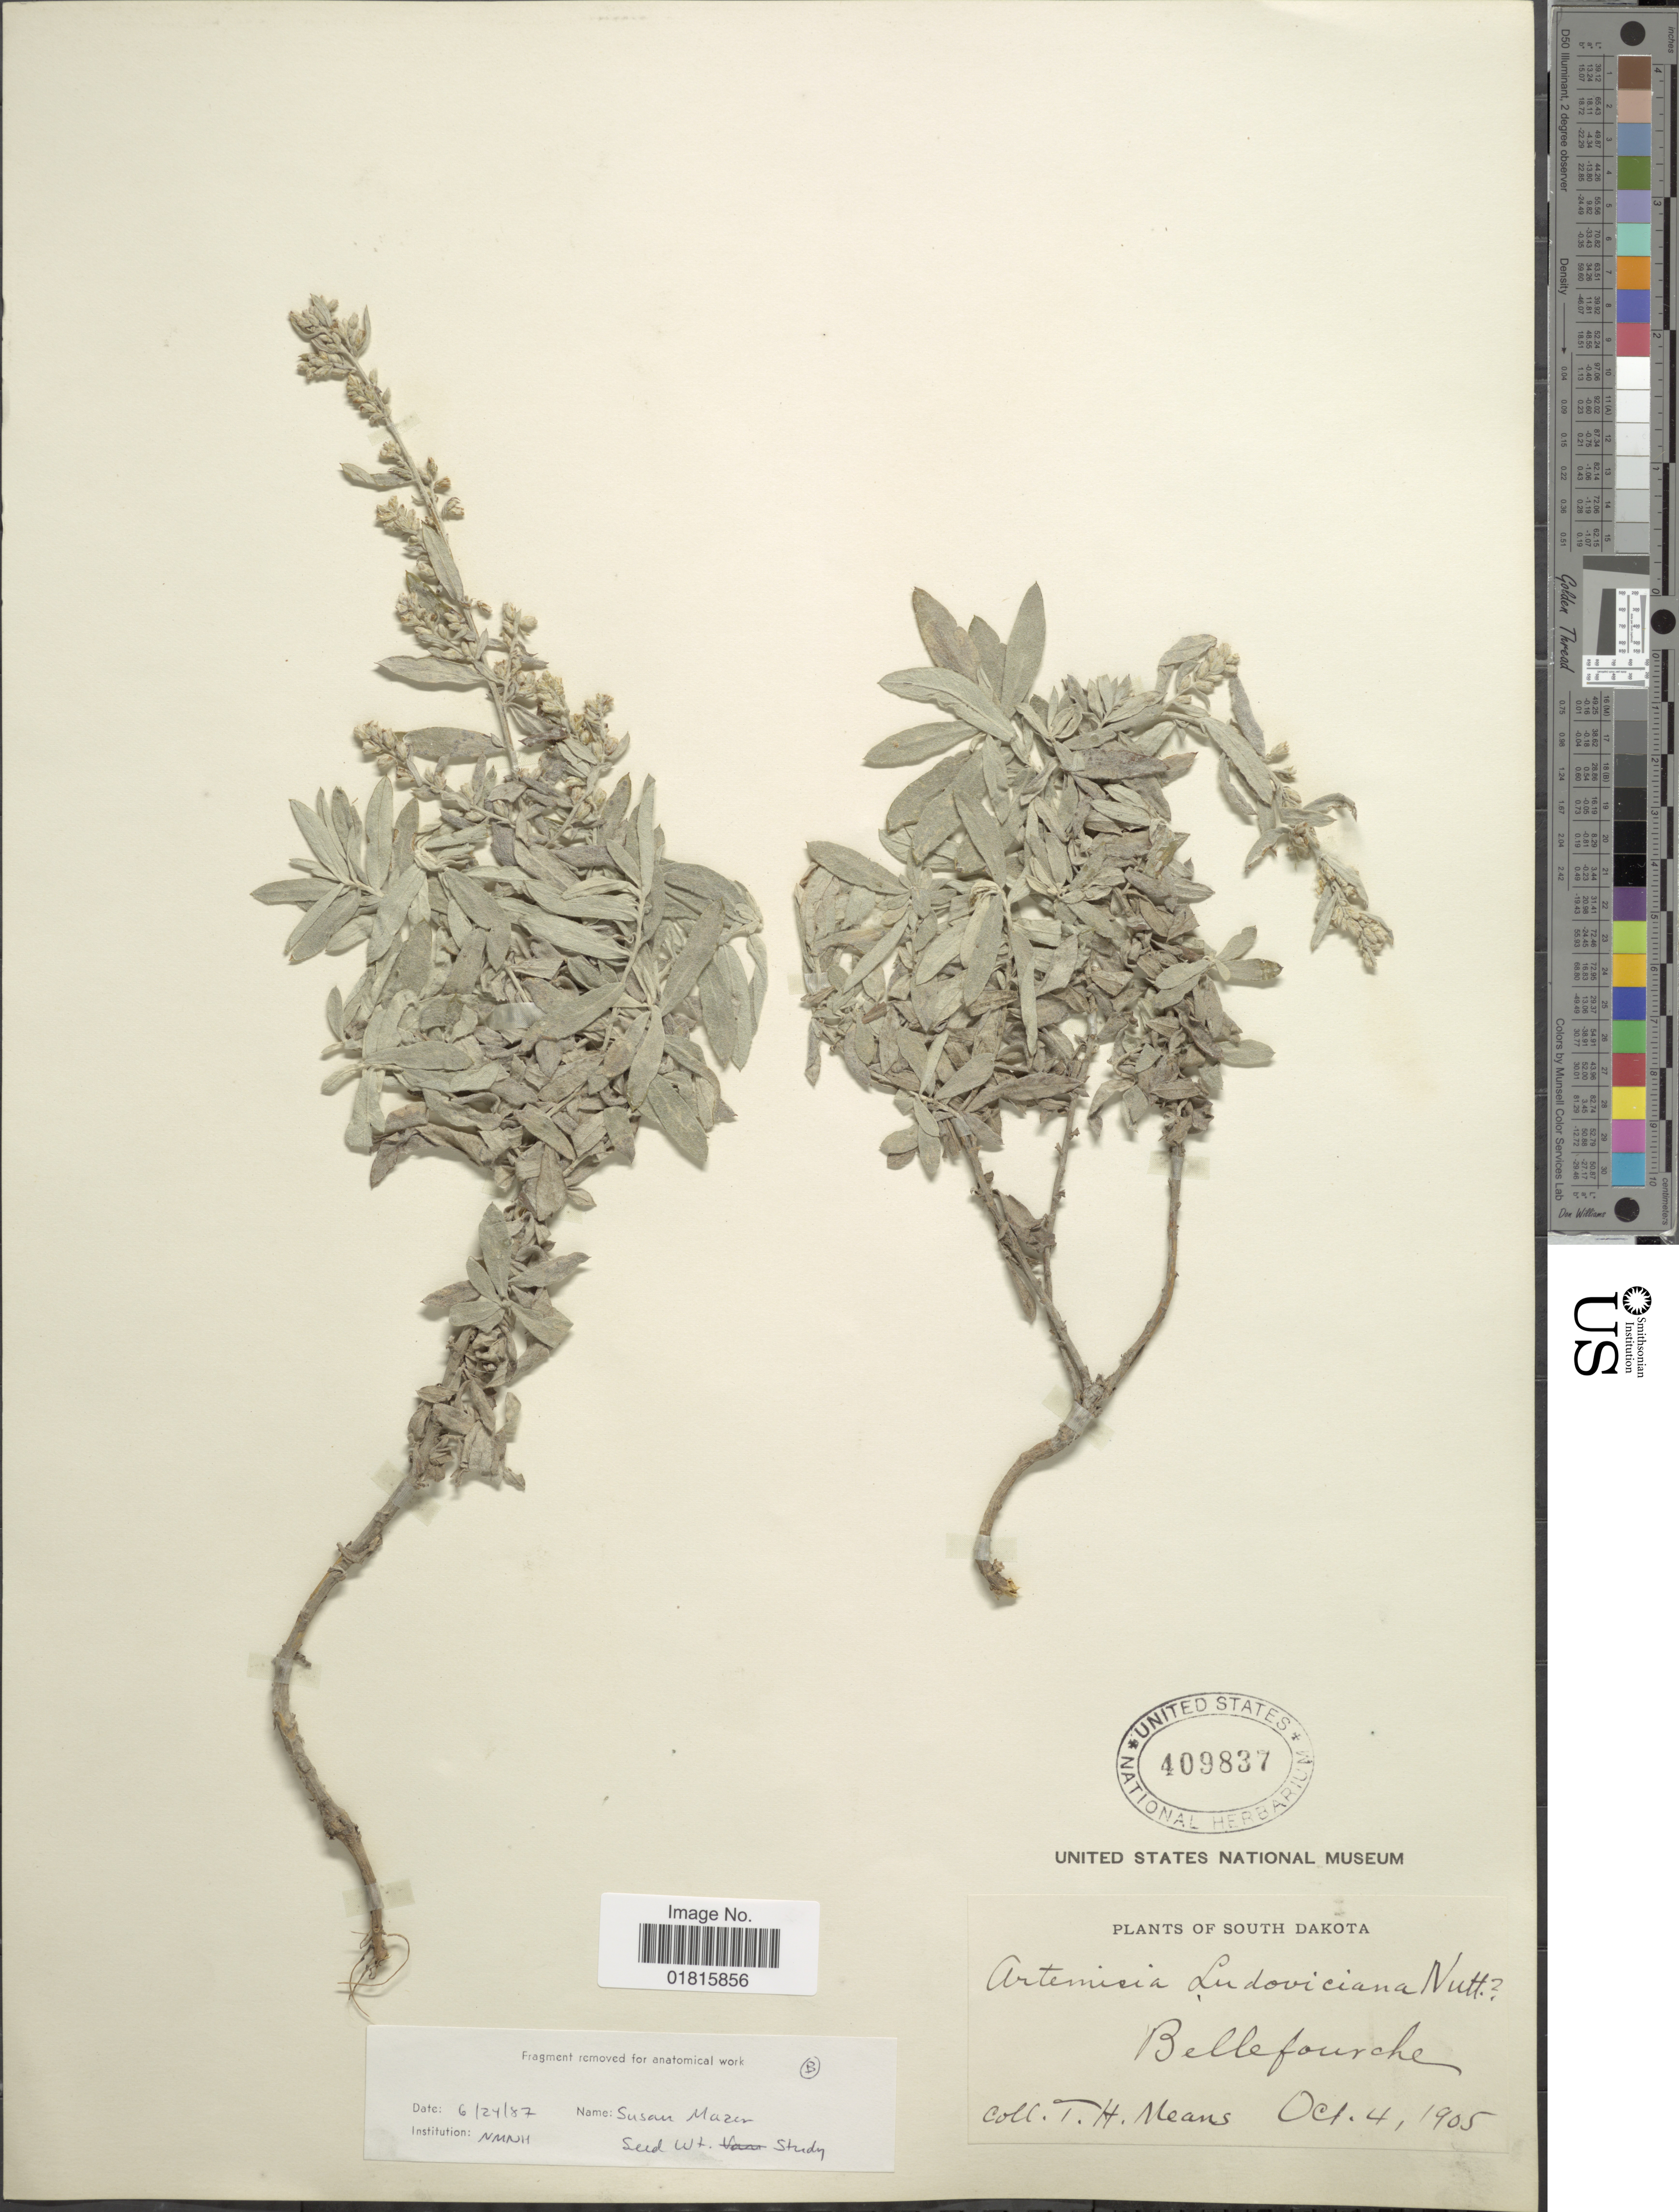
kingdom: Plantae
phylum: Tracheophyta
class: Magnoliopsida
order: Asterales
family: Asteraceae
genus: Artemisia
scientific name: Artemisia gnaphaloides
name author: Nutt.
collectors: T. Means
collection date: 1905-10-04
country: United States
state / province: South Dakota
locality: Bellefourche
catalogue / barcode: US 409837